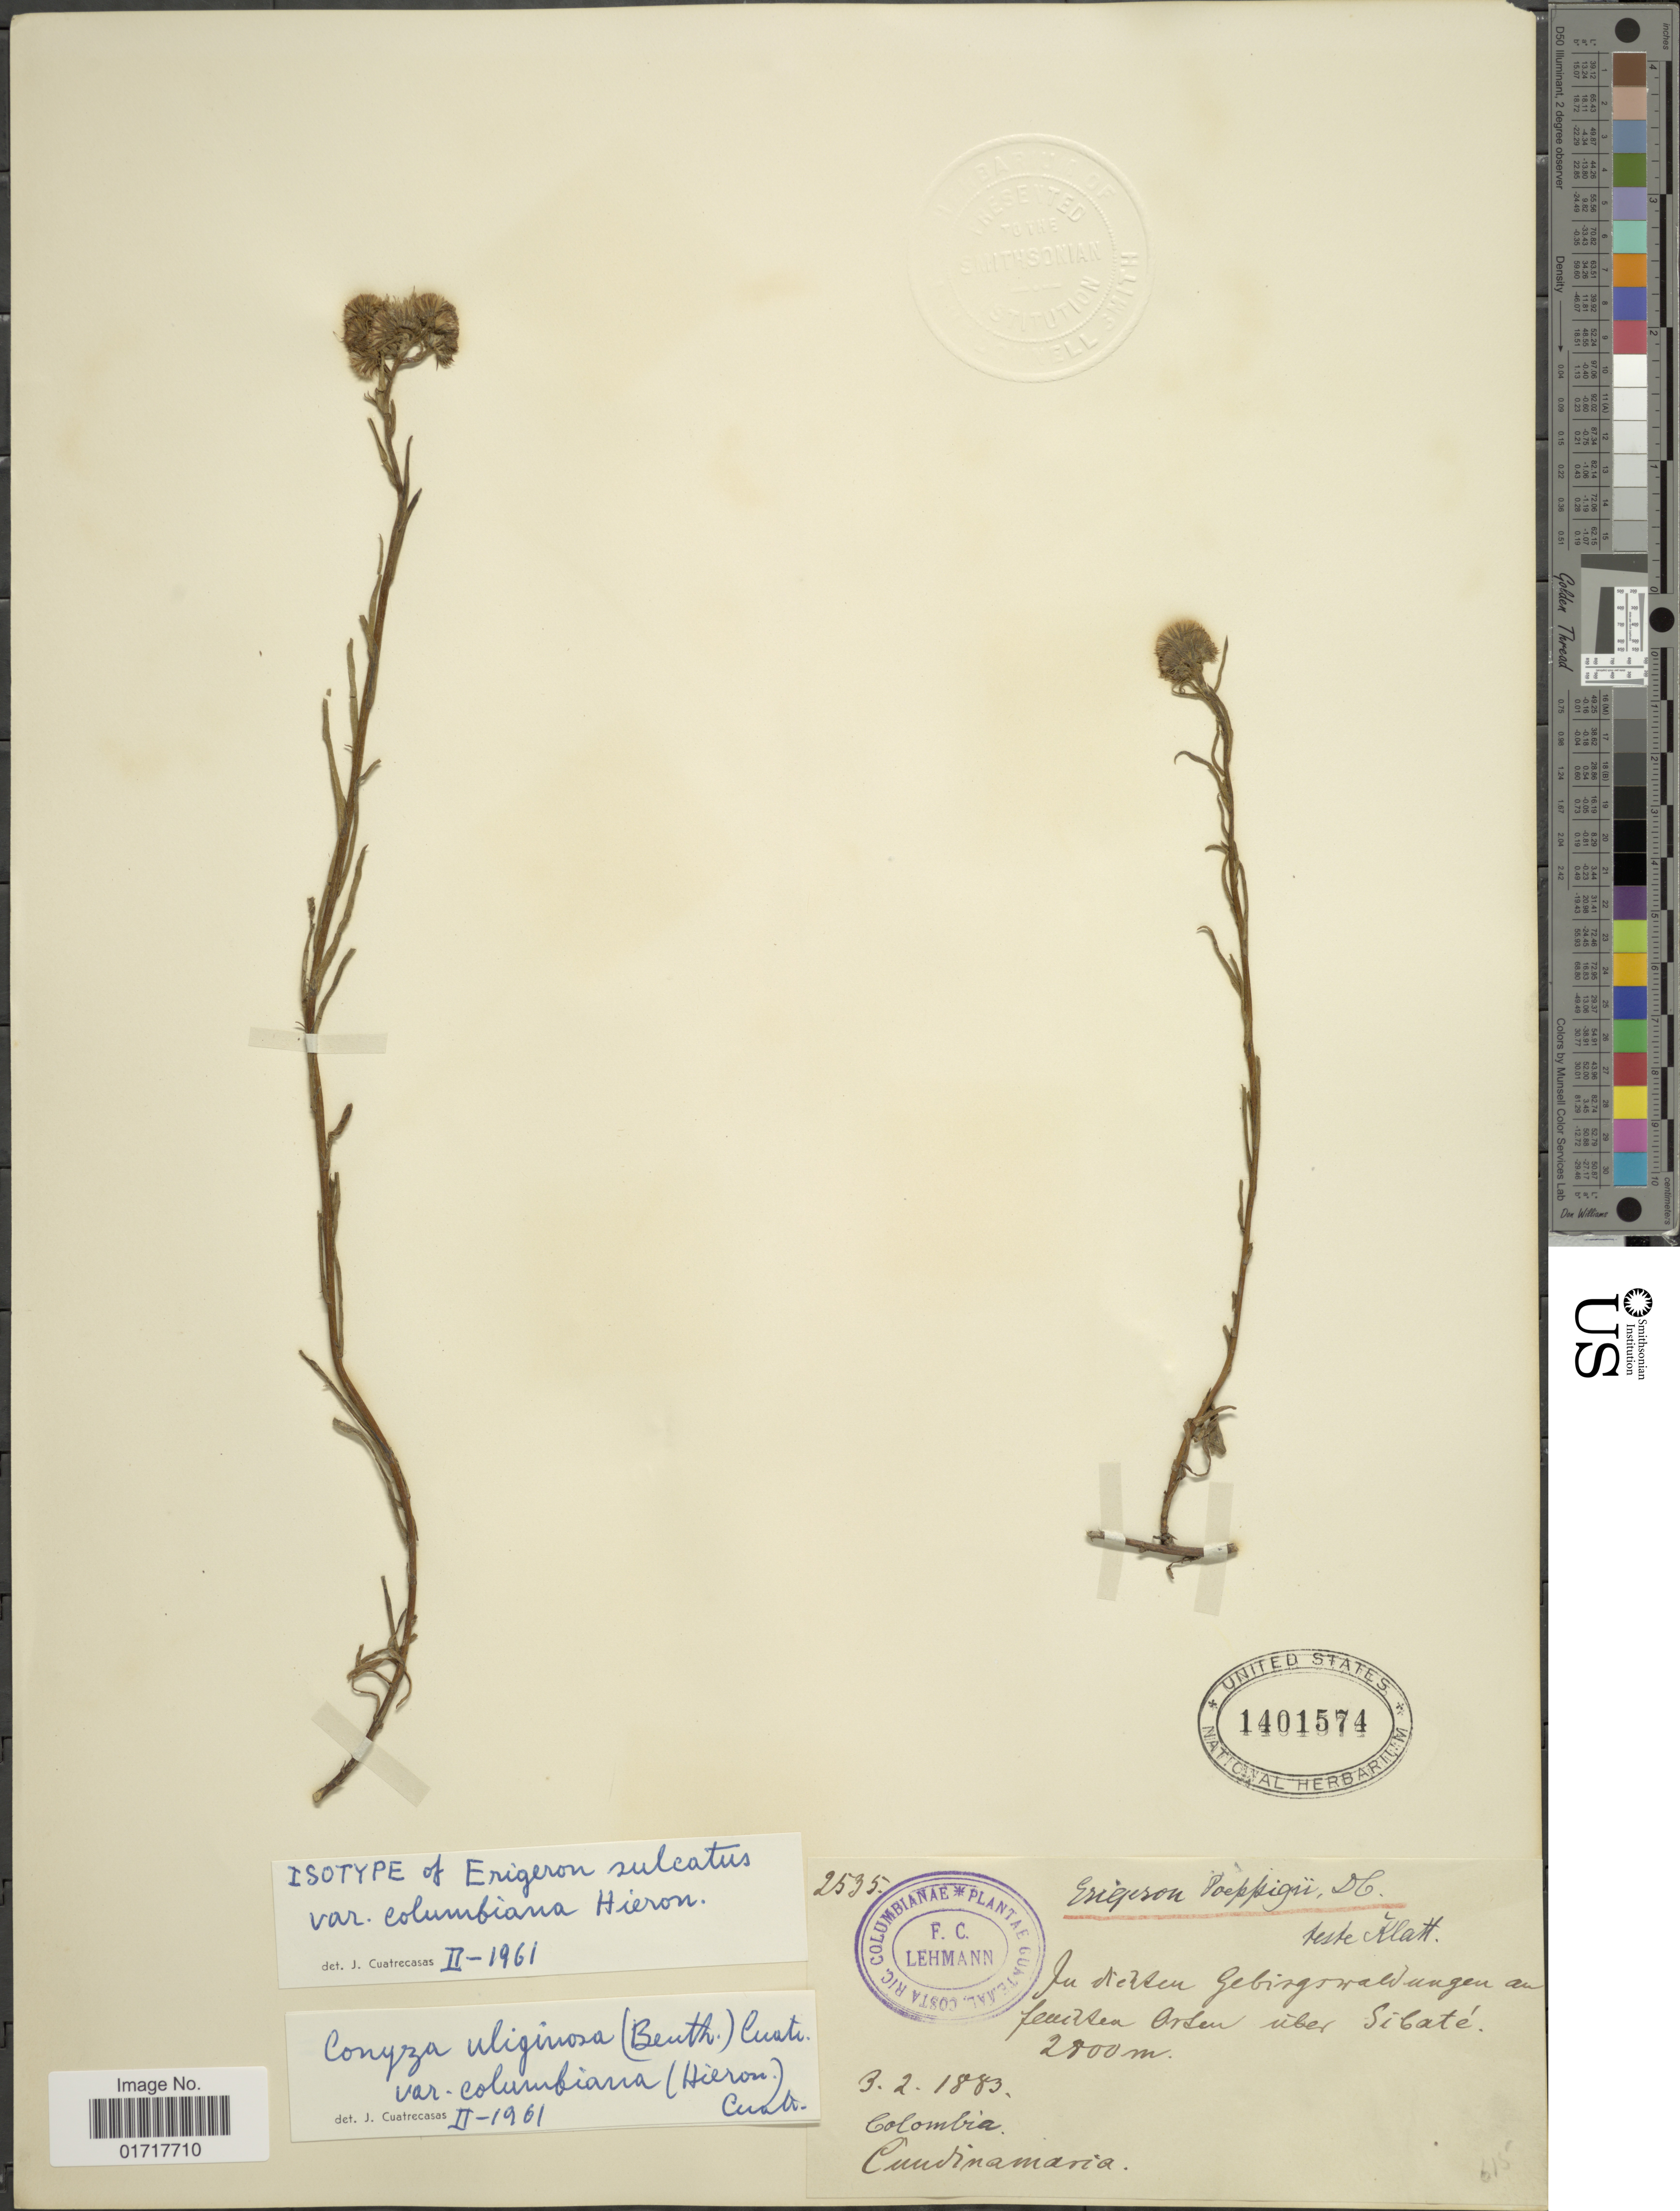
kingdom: Plantae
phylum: Tracheophyta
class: Magnoliopsida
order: Asterales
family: Asteraceae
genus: Conyza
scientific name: Conyza uliginosa var. colimbiana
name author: (Hieron.) Cuatrec.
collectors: F. C. Lehmann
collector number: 2535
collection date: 1883-02-03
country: Colombia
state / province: Cundinamarca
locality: Colombia, Cundinamarca. In dichten Gebirgswaldungen an feuchten Orten uber Sibate.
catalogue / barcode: US 1401574